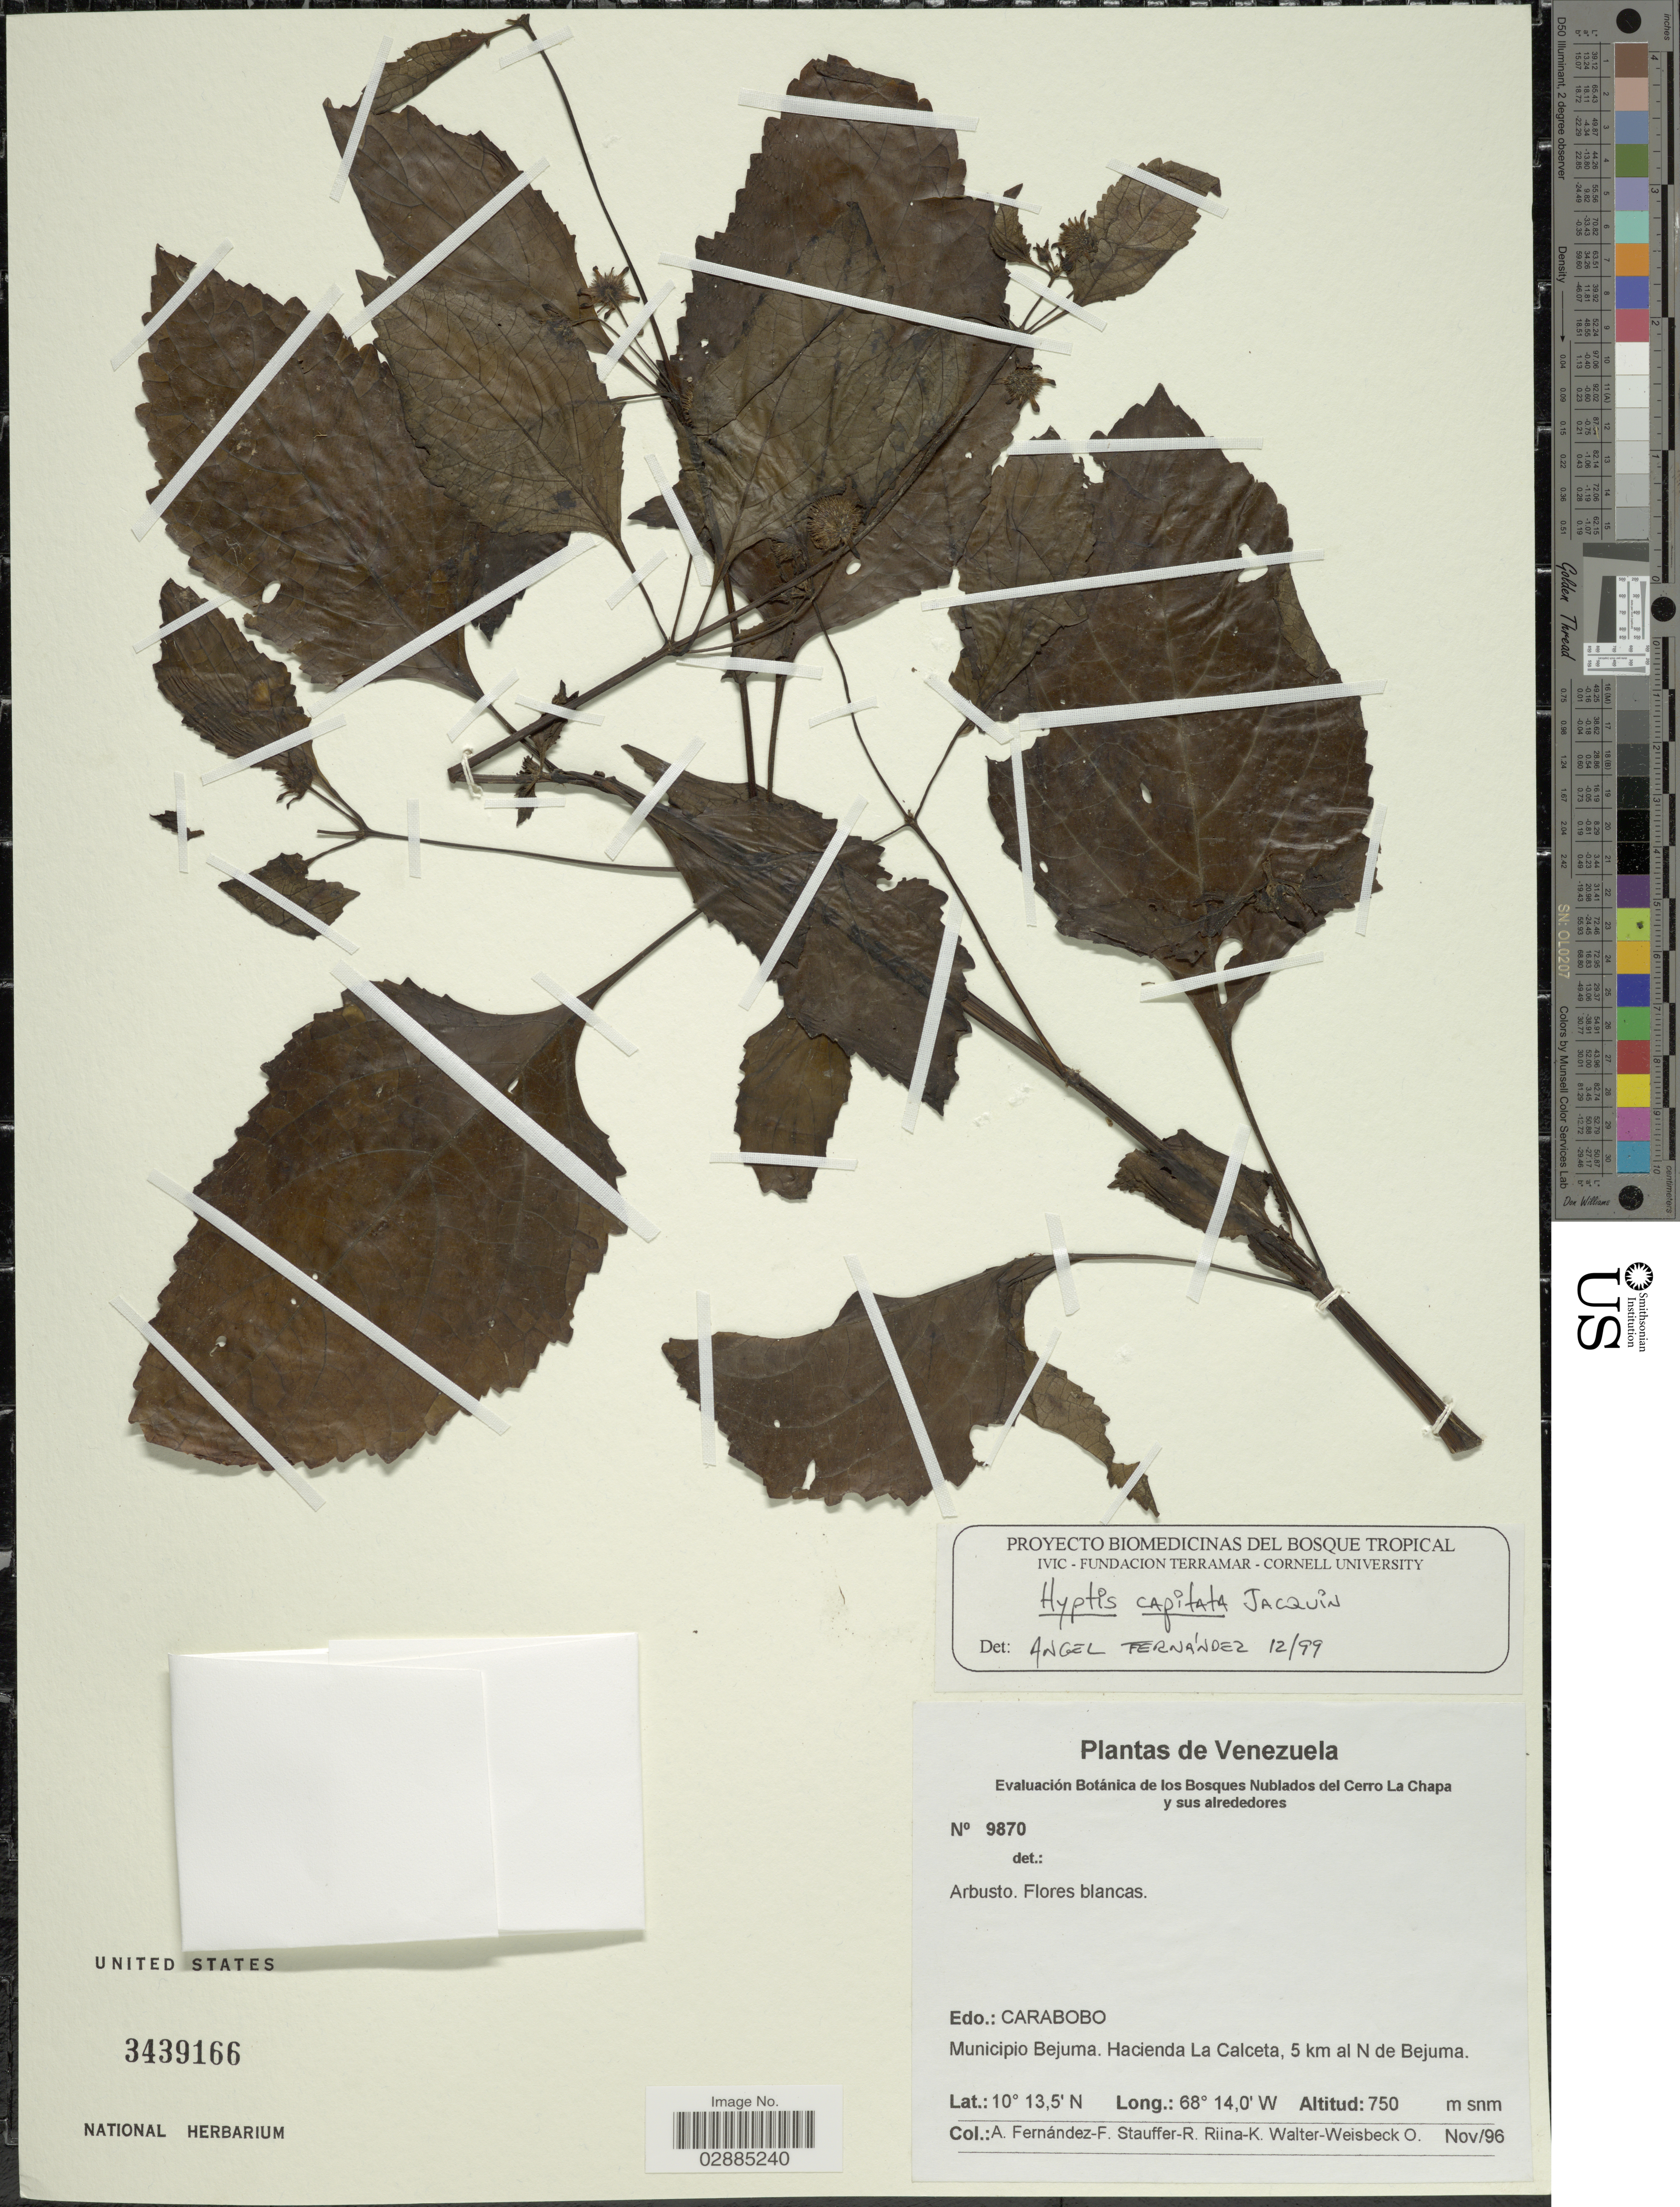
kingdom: Plantae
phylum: Tracheophyta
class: Magnoliopsida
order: Lamiales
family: Lamiaceae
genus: Hyptis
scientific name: Hyptis capitata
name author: Jacq.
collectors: A. Fernández F., R. Stauffer, K. Riina & O. Walter-Weisbeck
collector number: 9870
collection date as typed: Transcribed d/m/y: /11/96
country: Venezuela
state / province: Carabobo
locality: Edo.: Carabobo, Municipio Bejuma. Hacienda La Calceta, 5 km al N de Bejuma.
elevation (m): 750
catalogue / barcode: US 3439166